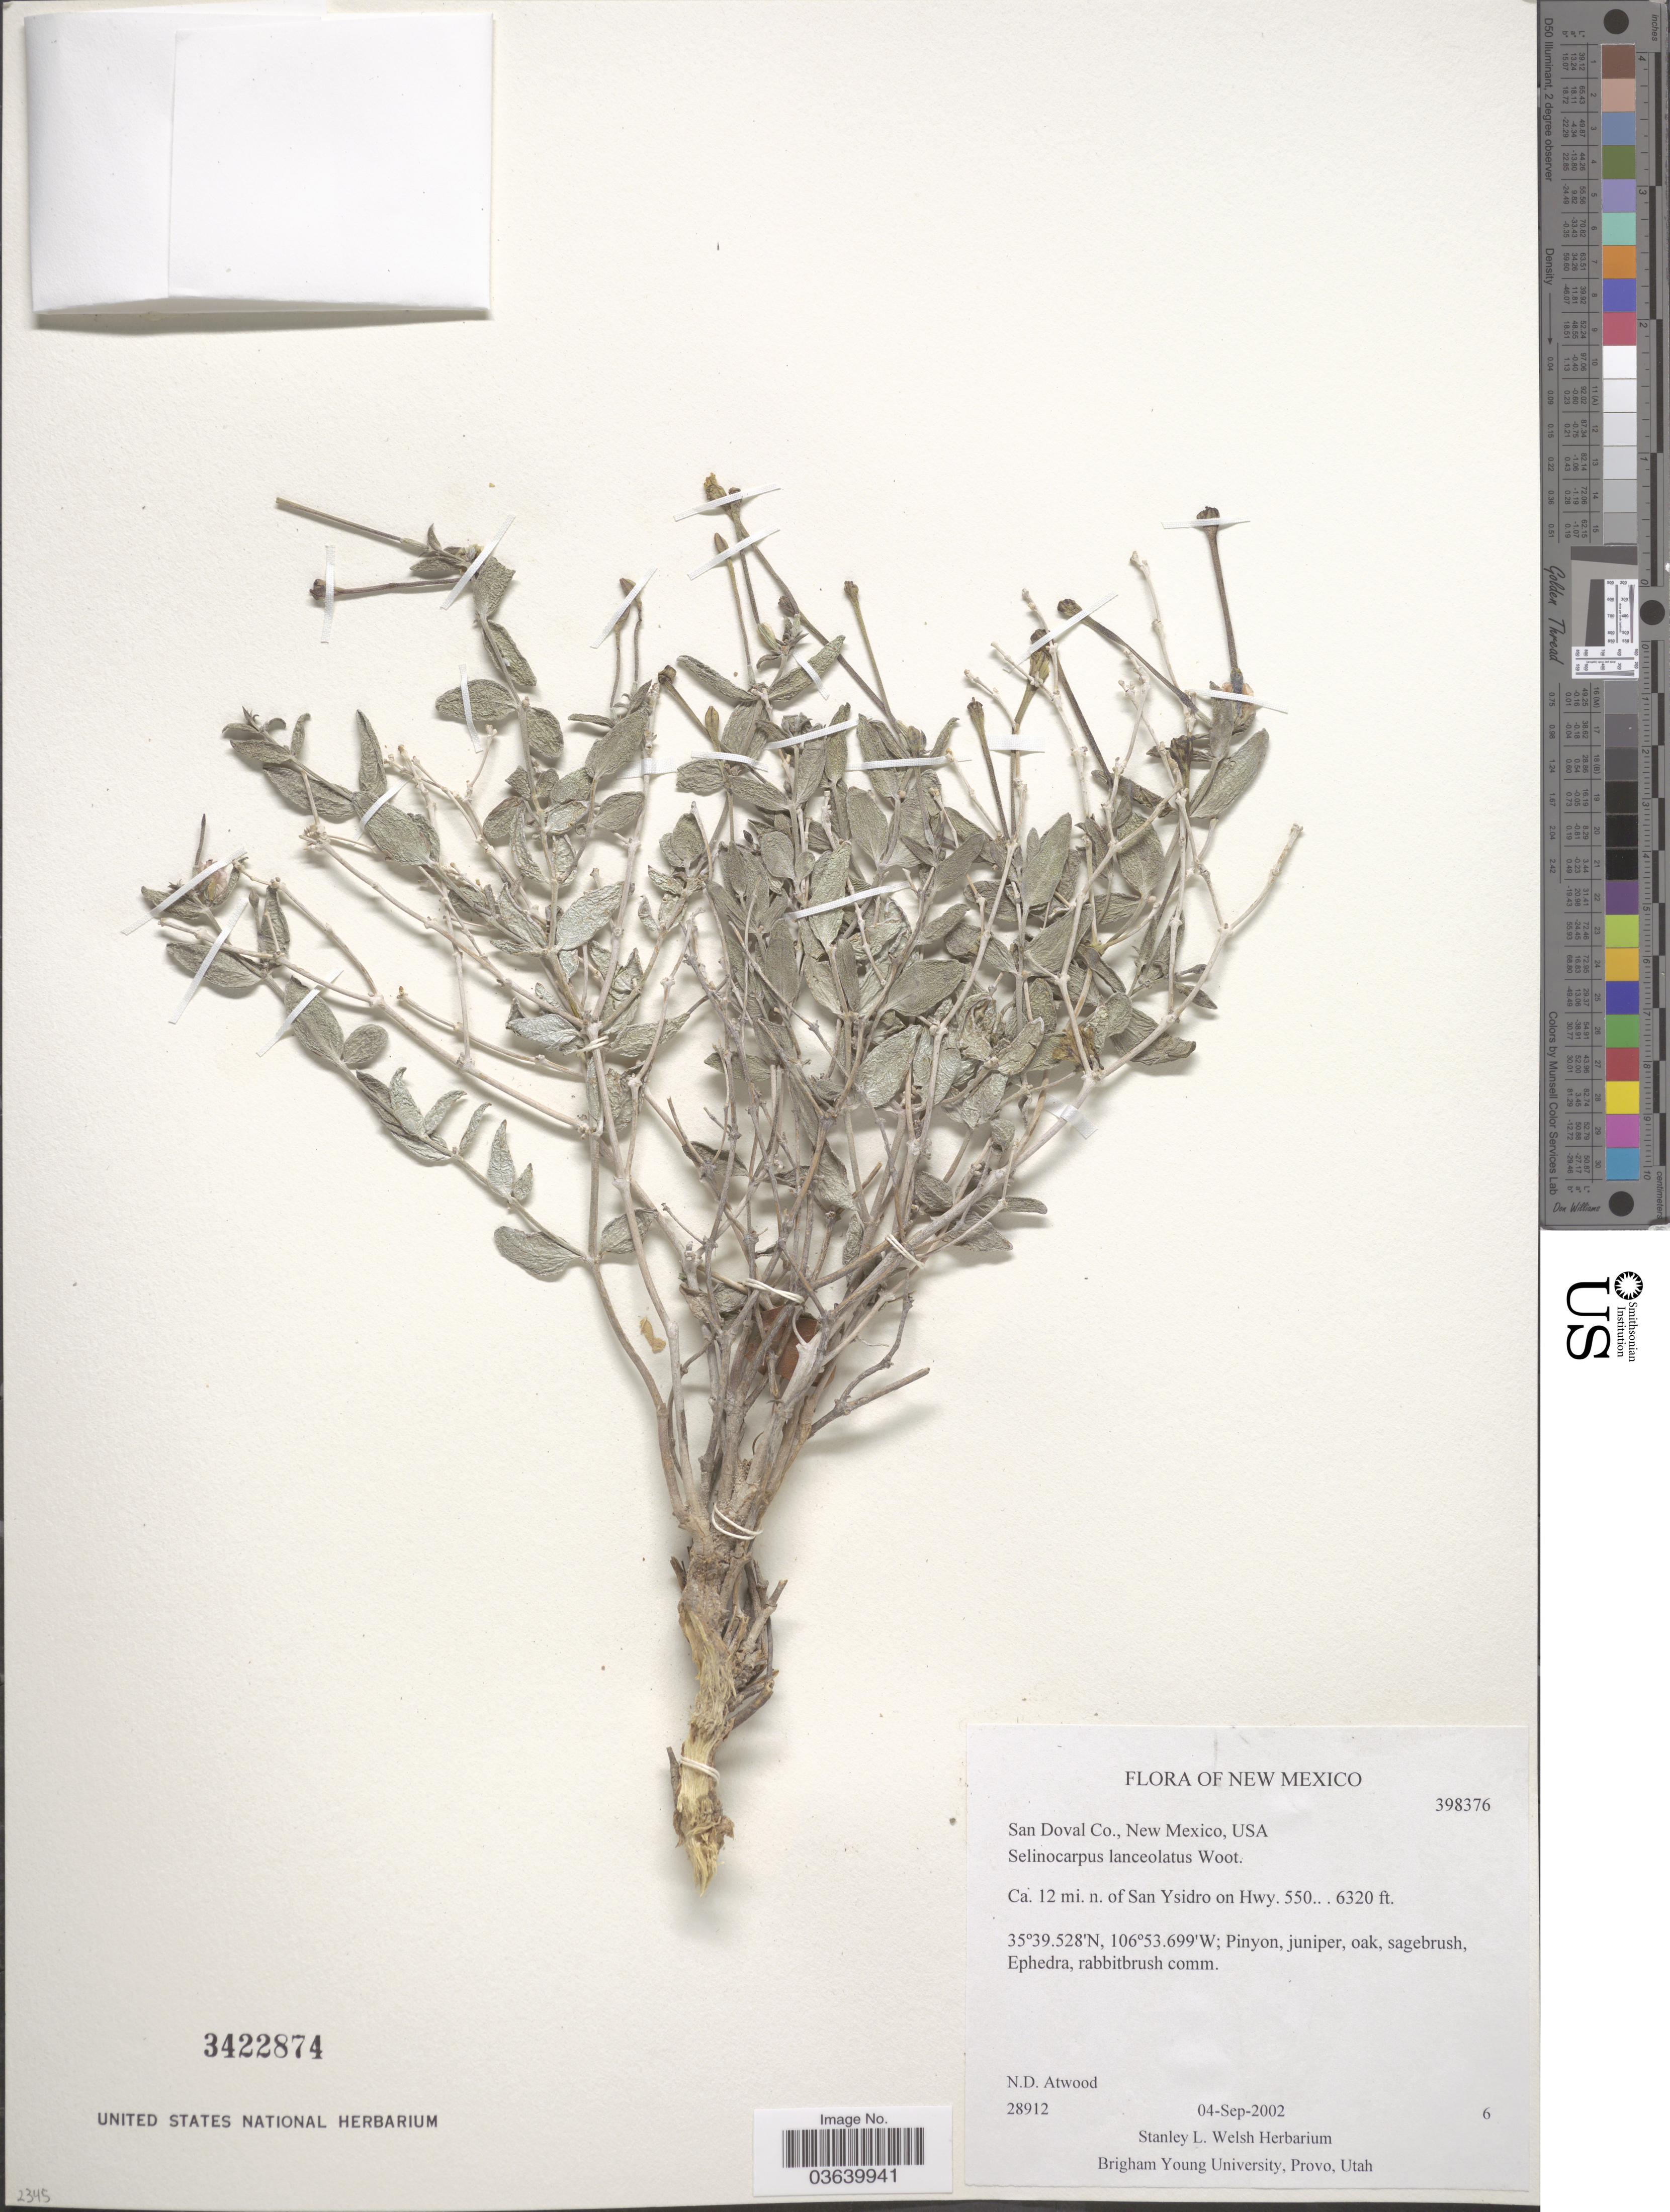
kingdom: Plantae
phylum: Tracheophyta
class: Magnoliopsida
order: Caryophyllales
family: Nyctaginaceae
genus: Acleisanthes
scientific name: Acleisanthes lanceolatus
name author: (Wooton) R.A. Levin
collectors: N. Atwood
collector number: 28912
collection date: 2002-09-04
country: United States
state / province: New Mexico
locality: San Doval Co. Ca. 12 mi. n. of San Ysidro on Hwy. 550.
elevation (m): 1926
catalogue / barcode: US 3422874